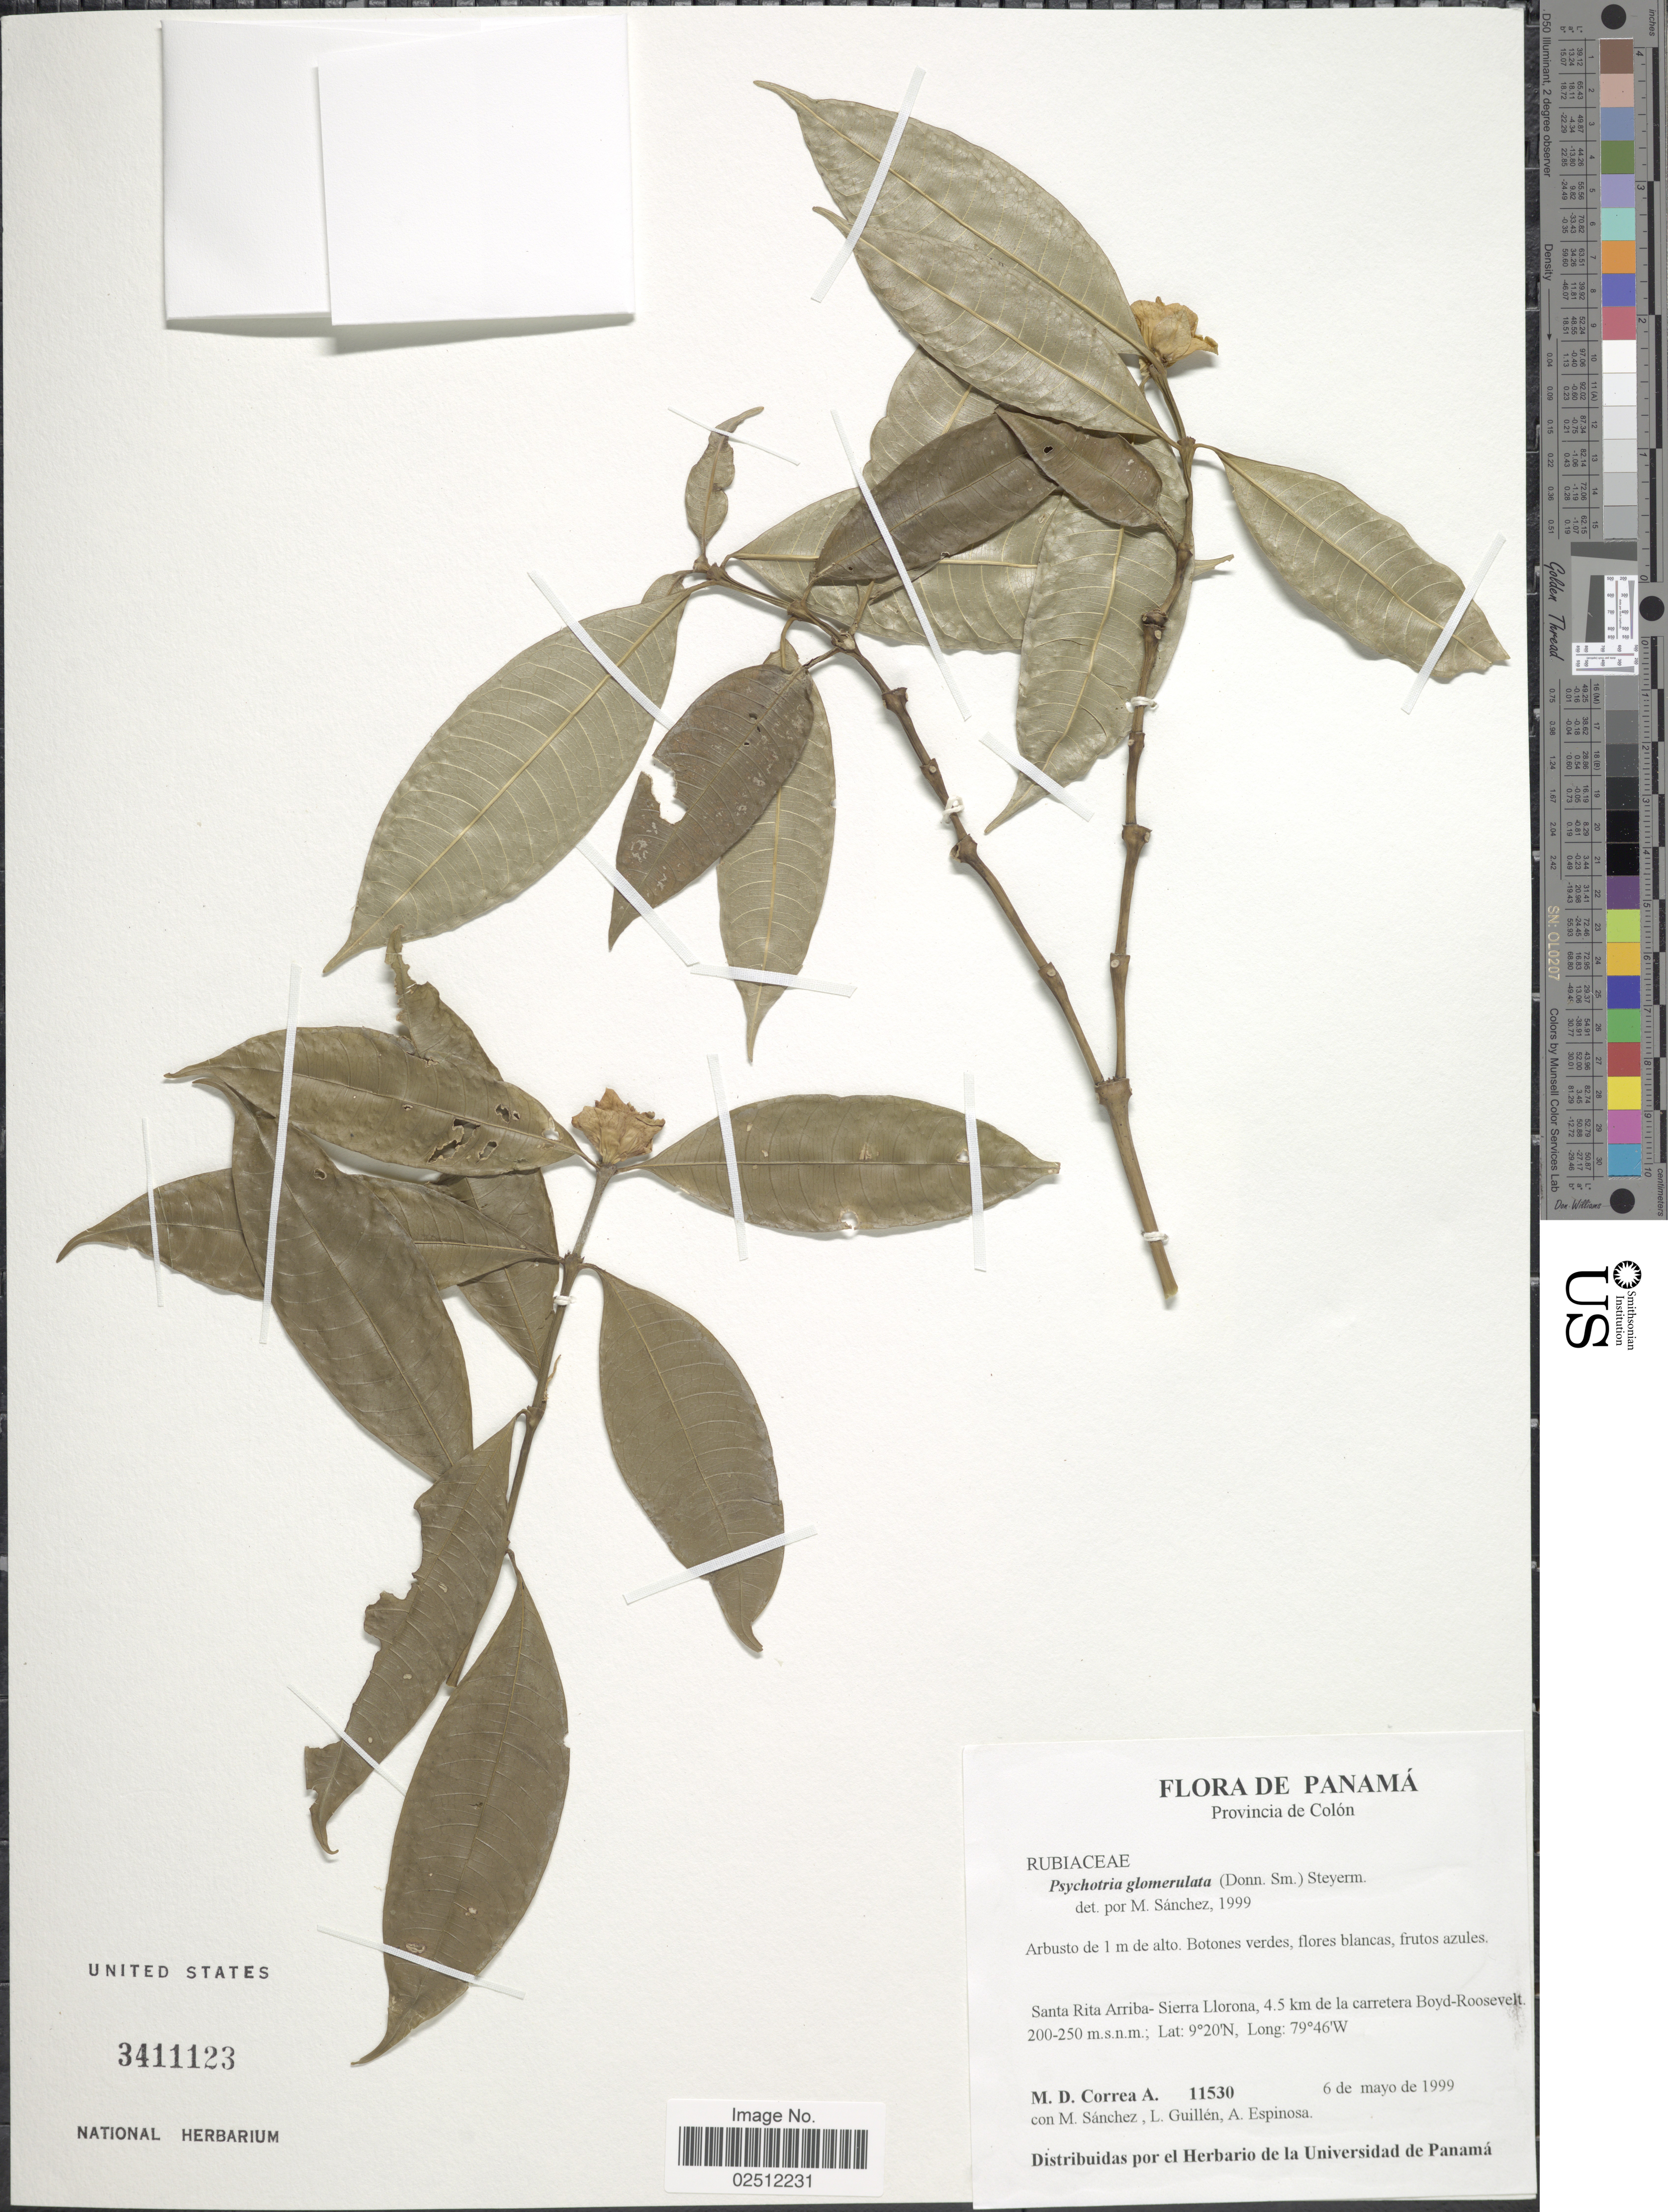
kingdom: Plantae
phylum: Tracheophyta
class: Magnoliopsida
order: Gentianales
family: Rubiaceae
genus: Psychotria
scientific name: Psychotria glomerulata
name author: (Donn. Sm.) Steyerm.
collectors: M. D. Corrêa-A., L. Guillén & A. Espinosa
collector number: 11530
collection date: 1999-05-06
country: Panama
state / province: Colón / Panamá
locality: Santa Rita Arriba-Sierra Llorona, 4.5 km de la carretera Biyd-Roosevelt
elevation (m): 200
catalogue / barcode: US 3411123